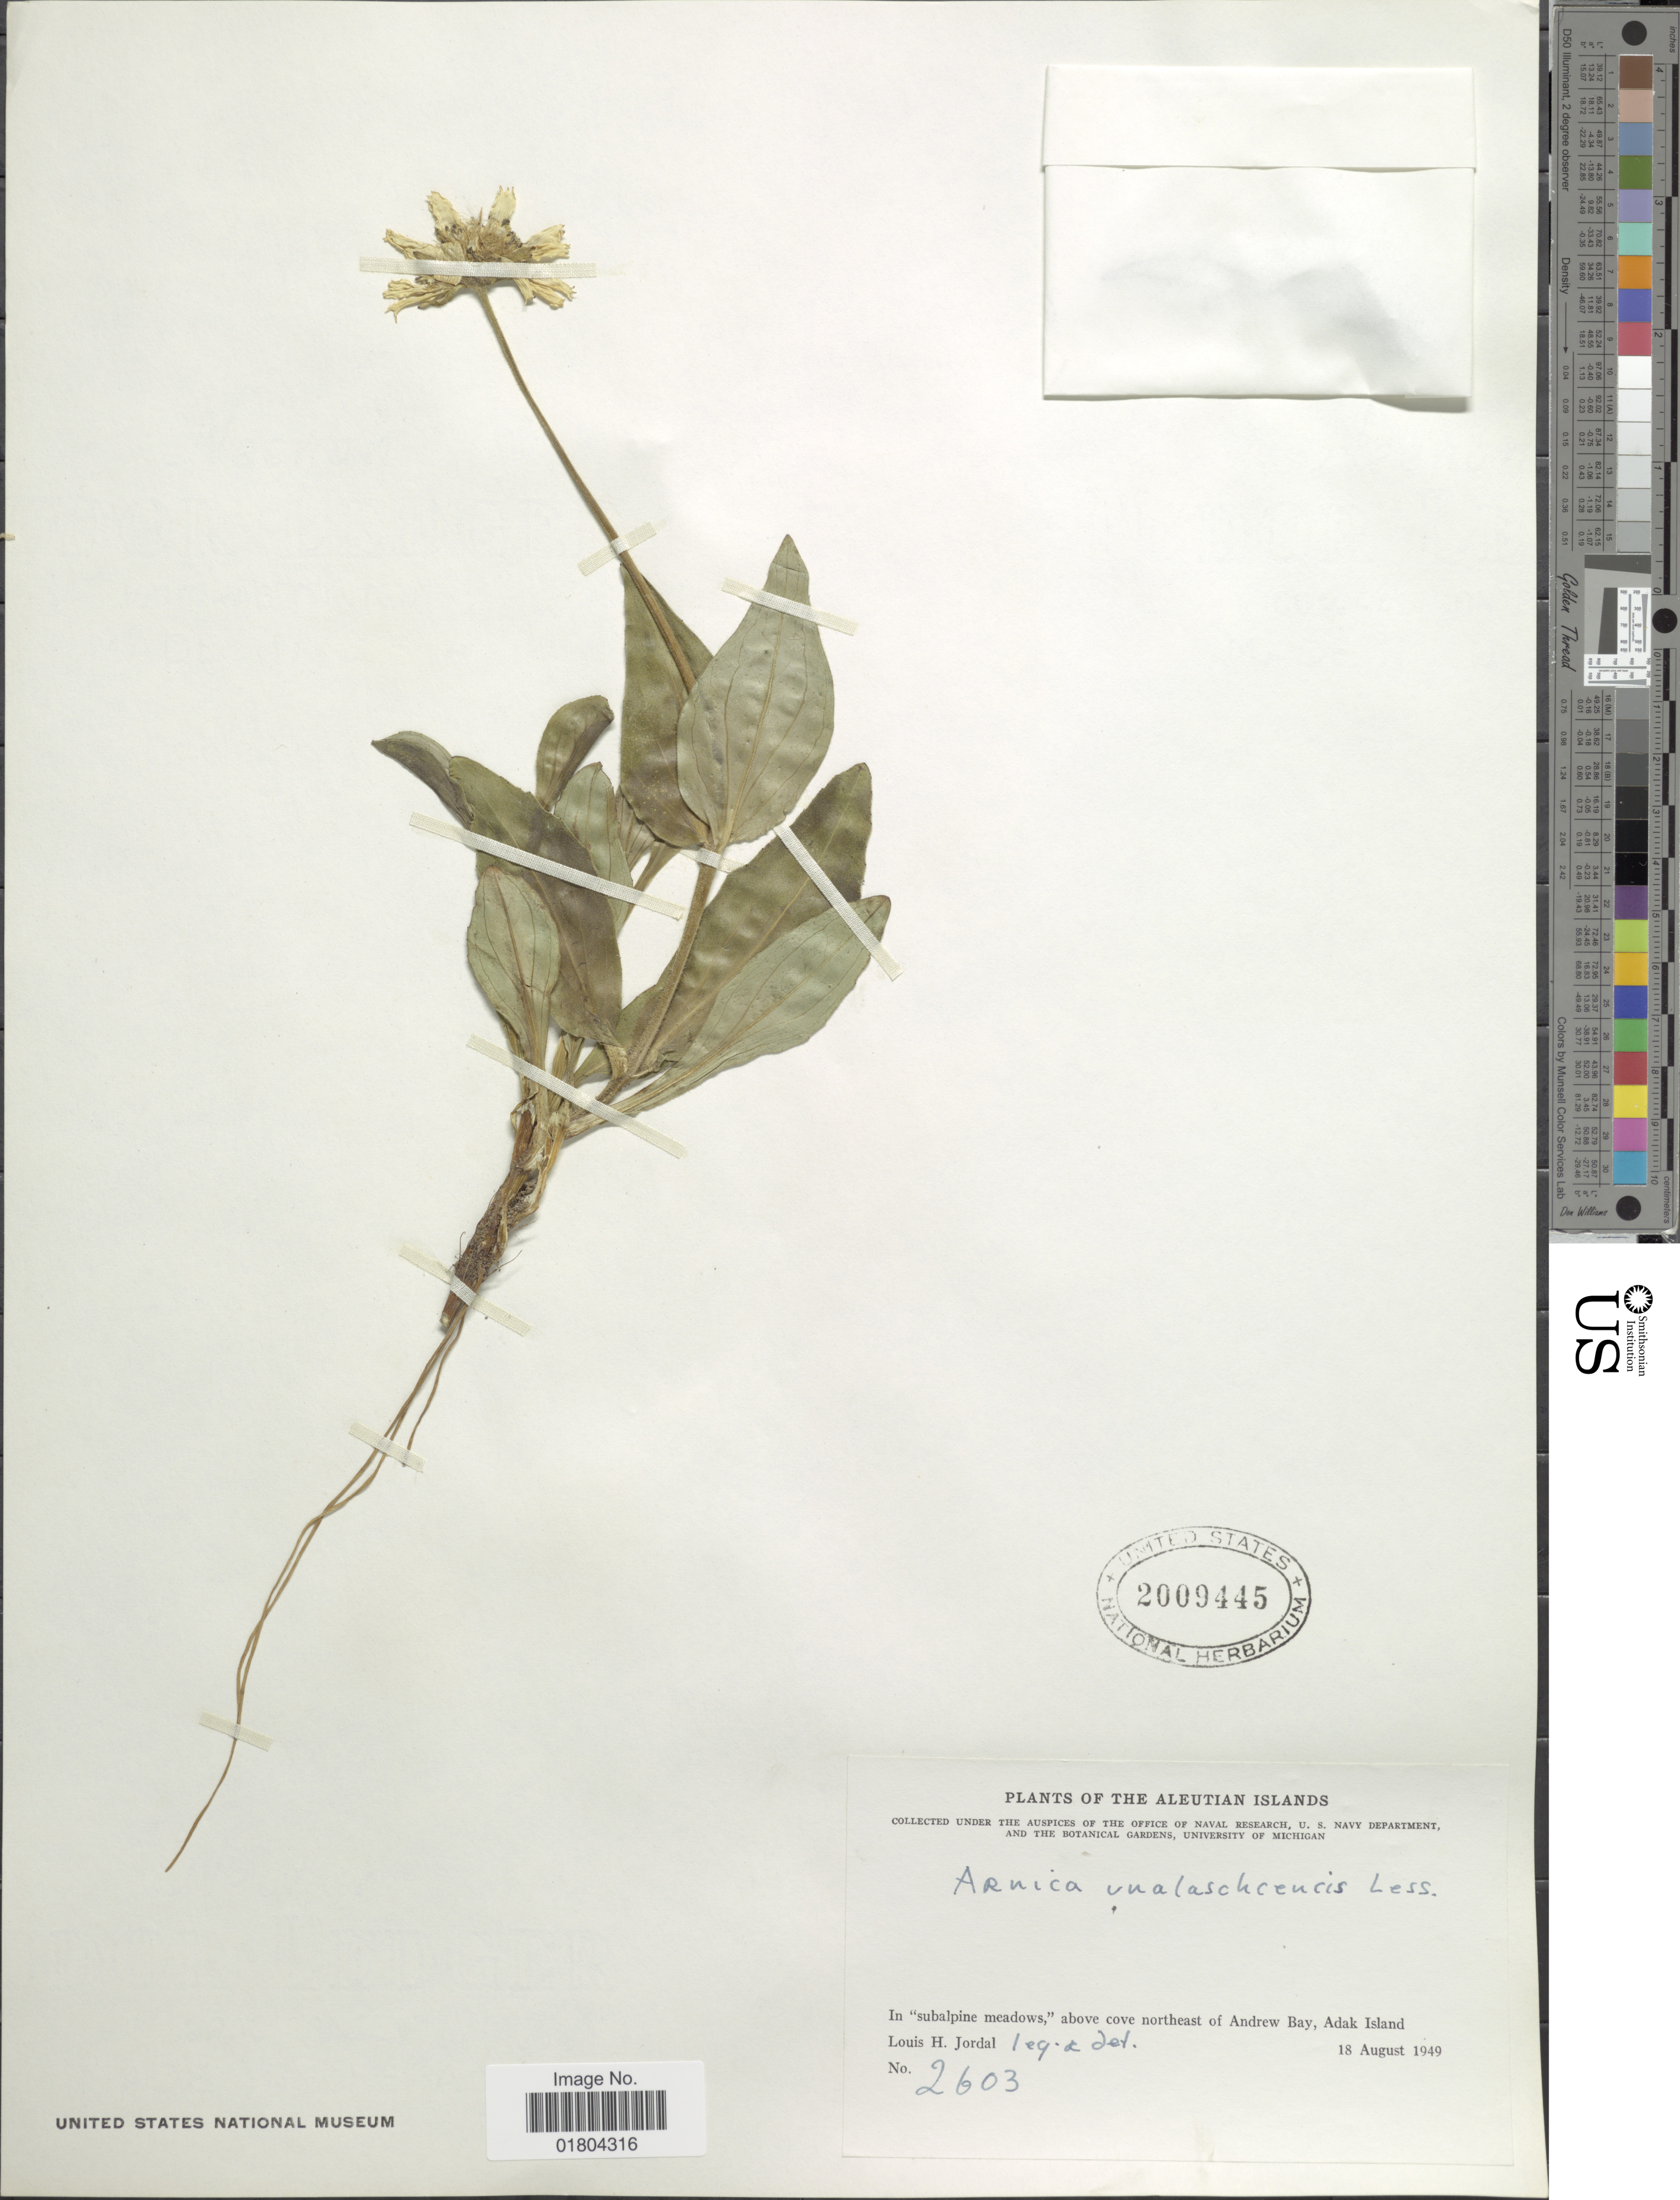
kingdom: Plantae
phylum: Tracheophyta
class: Magnoliopsida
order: Asterales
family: Asteraceae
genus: Arnica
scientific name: Arnica unalashcensis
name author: Less.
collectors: L. Jordal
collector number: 2603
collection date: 1949-08-18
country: United States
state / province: Alaska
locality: The Aleutian Islands, In 'subalpine meados', above cove northeast of Andrew Bay, Adak Island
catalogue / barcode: US 2009445